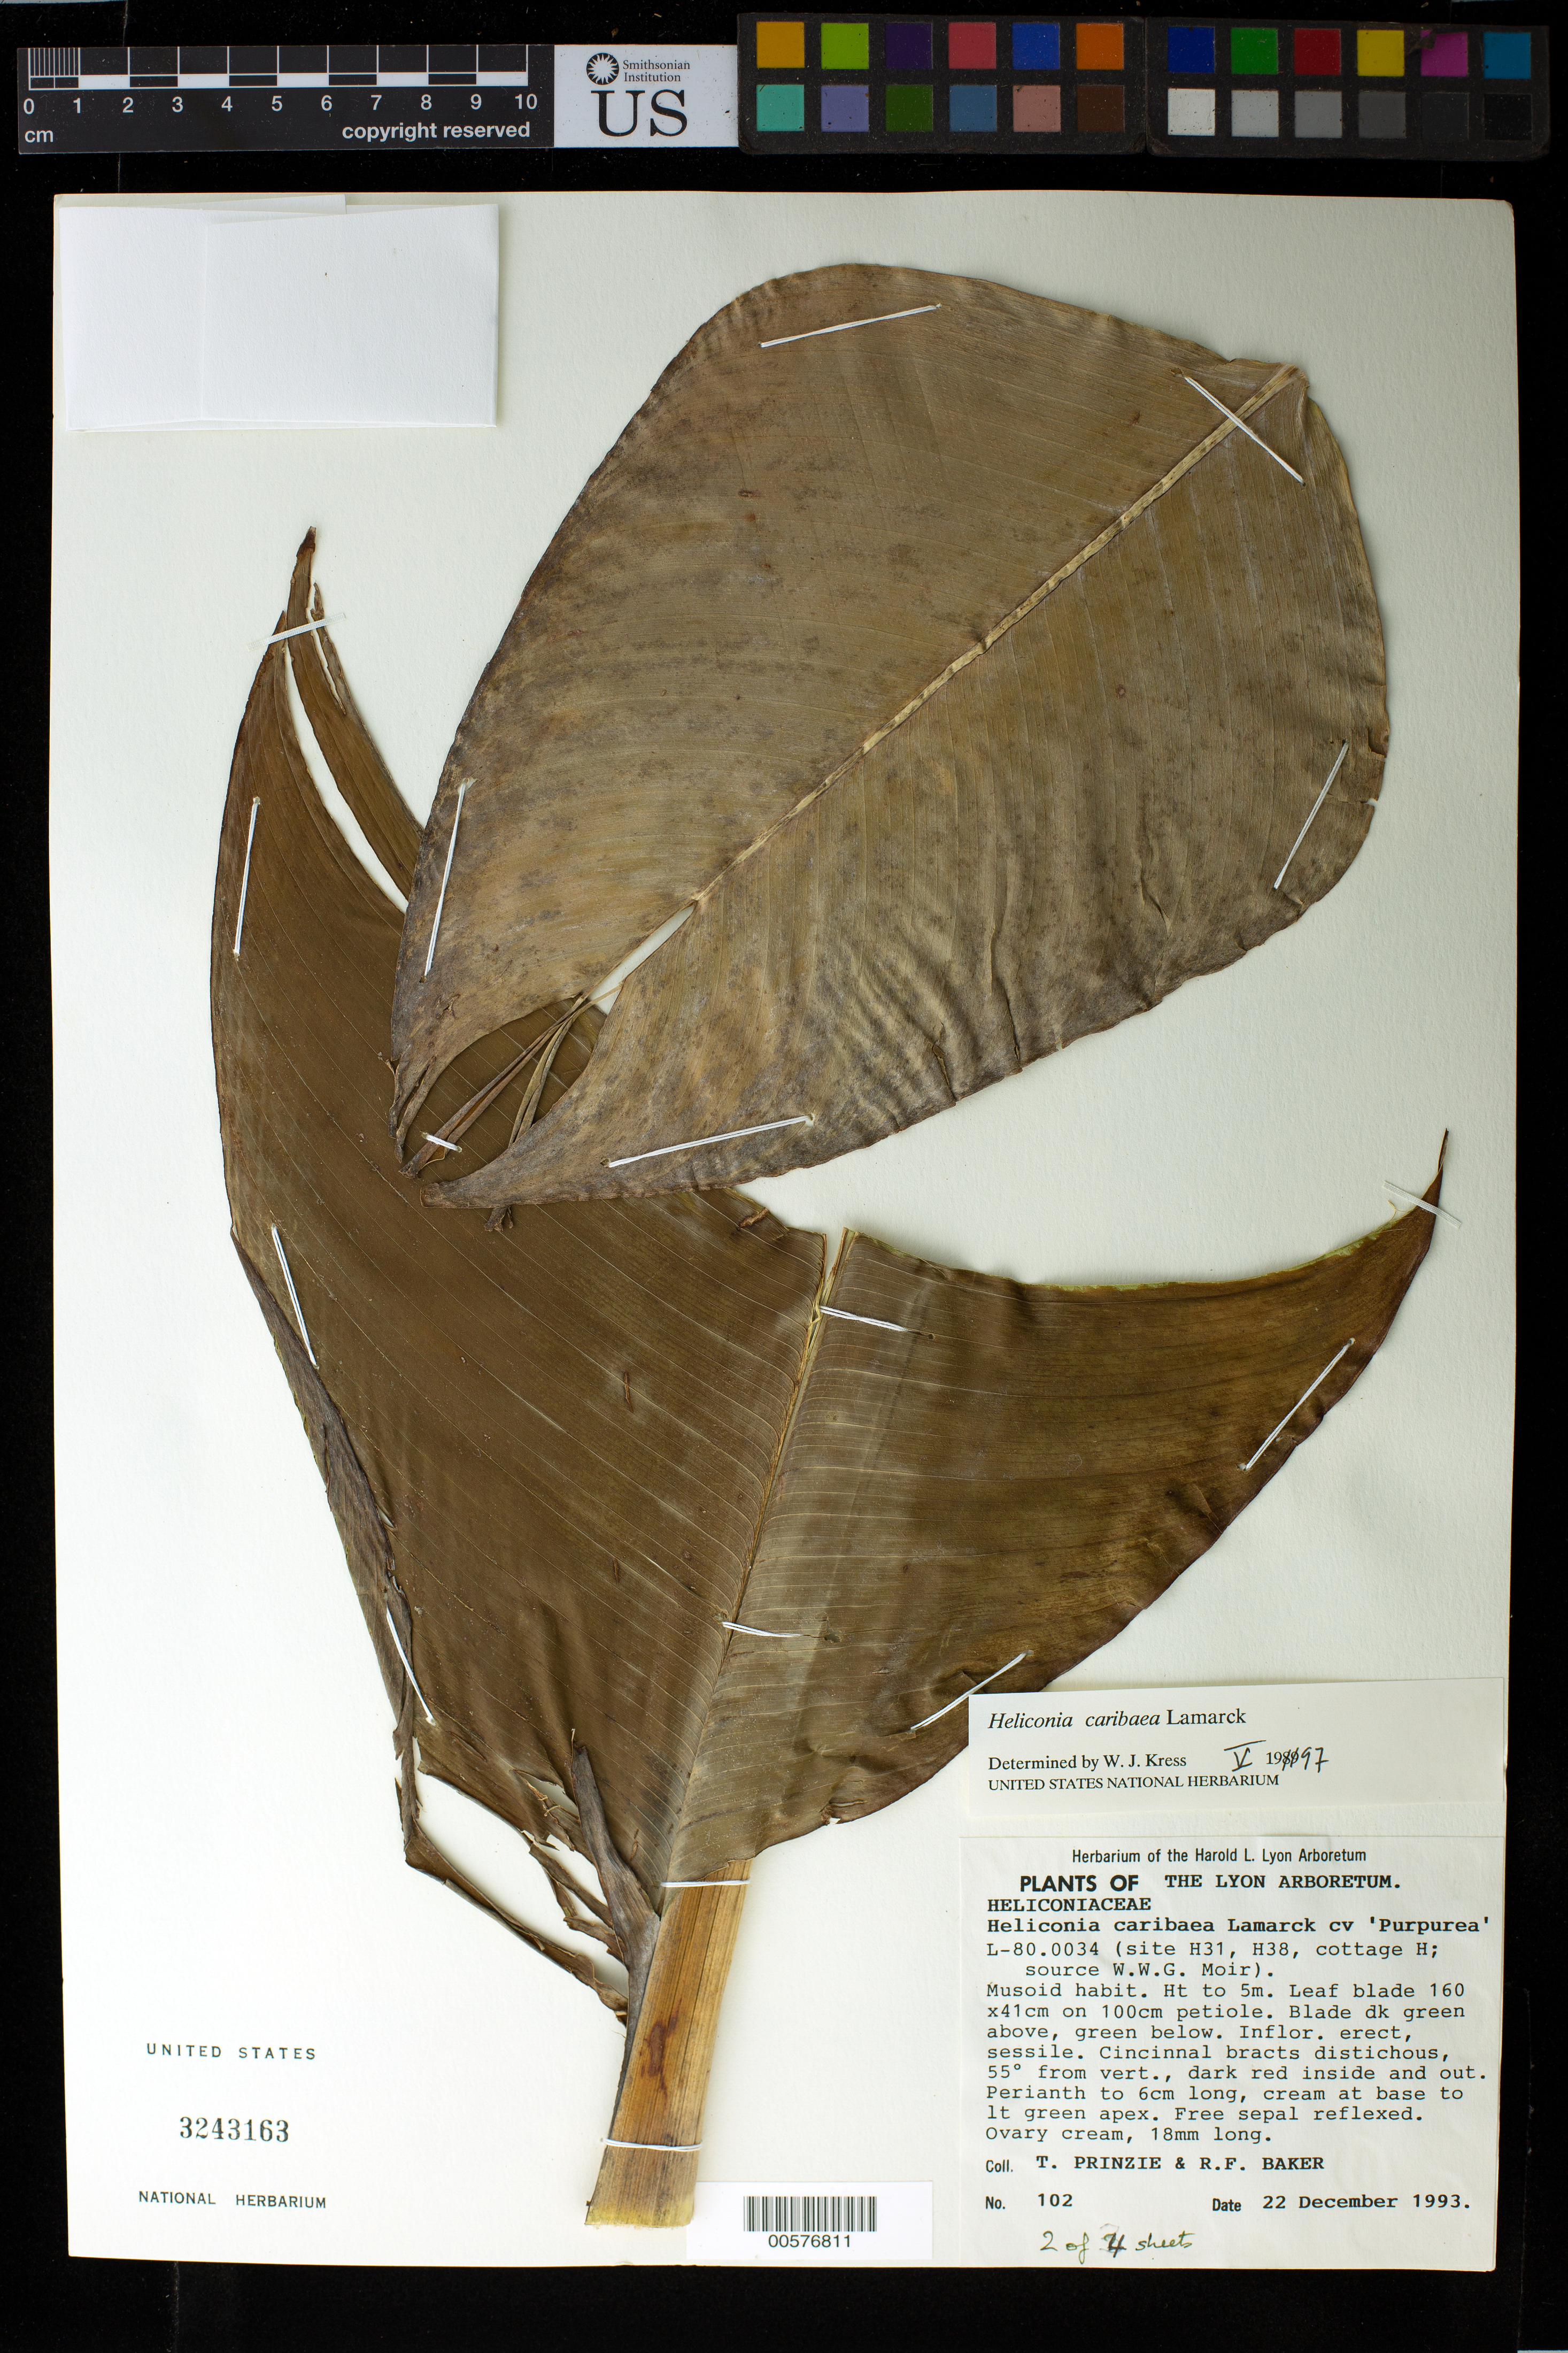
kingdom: Plantae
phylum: Tracheophyta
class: Liliopsida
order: Zingiberales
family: Heliconiaceae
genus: Heliconia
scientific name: Heliconia caribaea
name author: Lam.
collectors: T. Prinzie & R. F. Baker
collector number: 102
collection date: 1993-12-22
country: United States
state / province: Hawaii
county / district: Honolulu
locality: Lyon Arboretum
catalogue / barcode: US 3243163